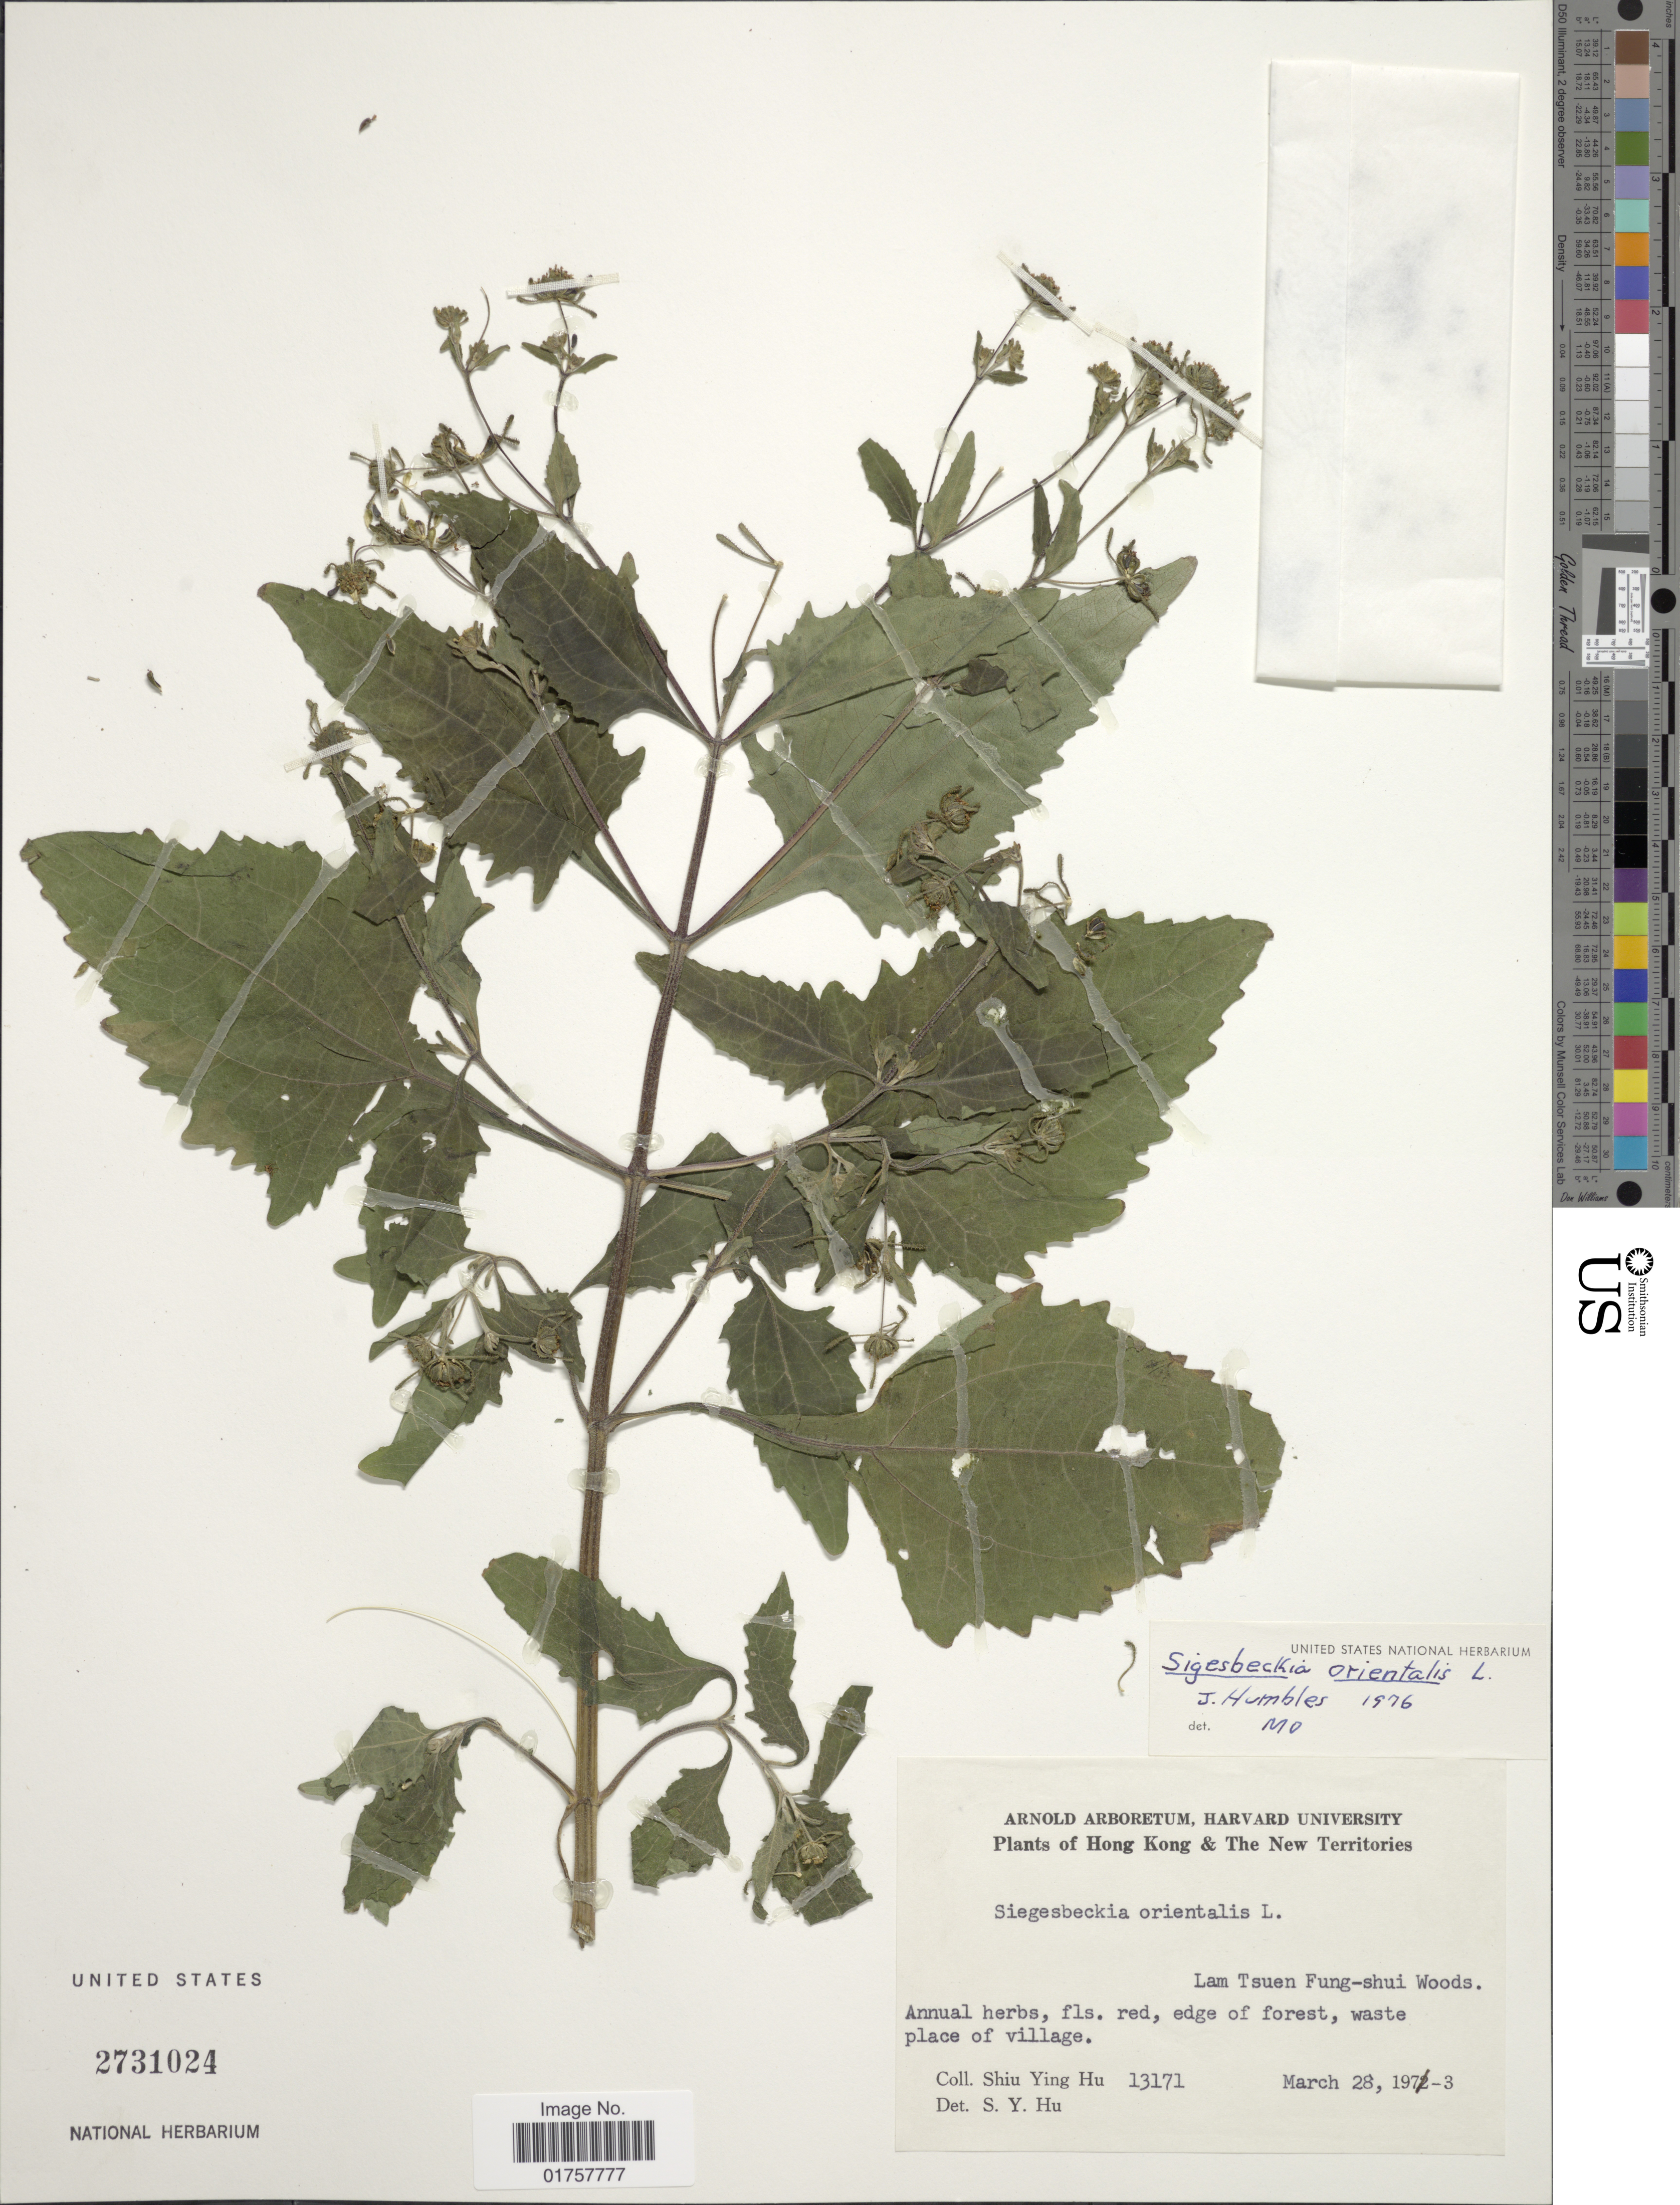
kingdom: Plantae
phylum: Tracheophyta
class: Magnoliopsida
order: Asterales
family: Asteraceae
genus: Sigesbeckia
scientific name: Sigesbeckia orientalis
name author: L.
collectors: S. Y. Hu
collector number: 13171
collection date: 1973-03-28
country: China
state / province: Hong Kong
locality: The New Territories, Lam Tsuen Fung-shui Woods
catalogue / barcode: US 2731024